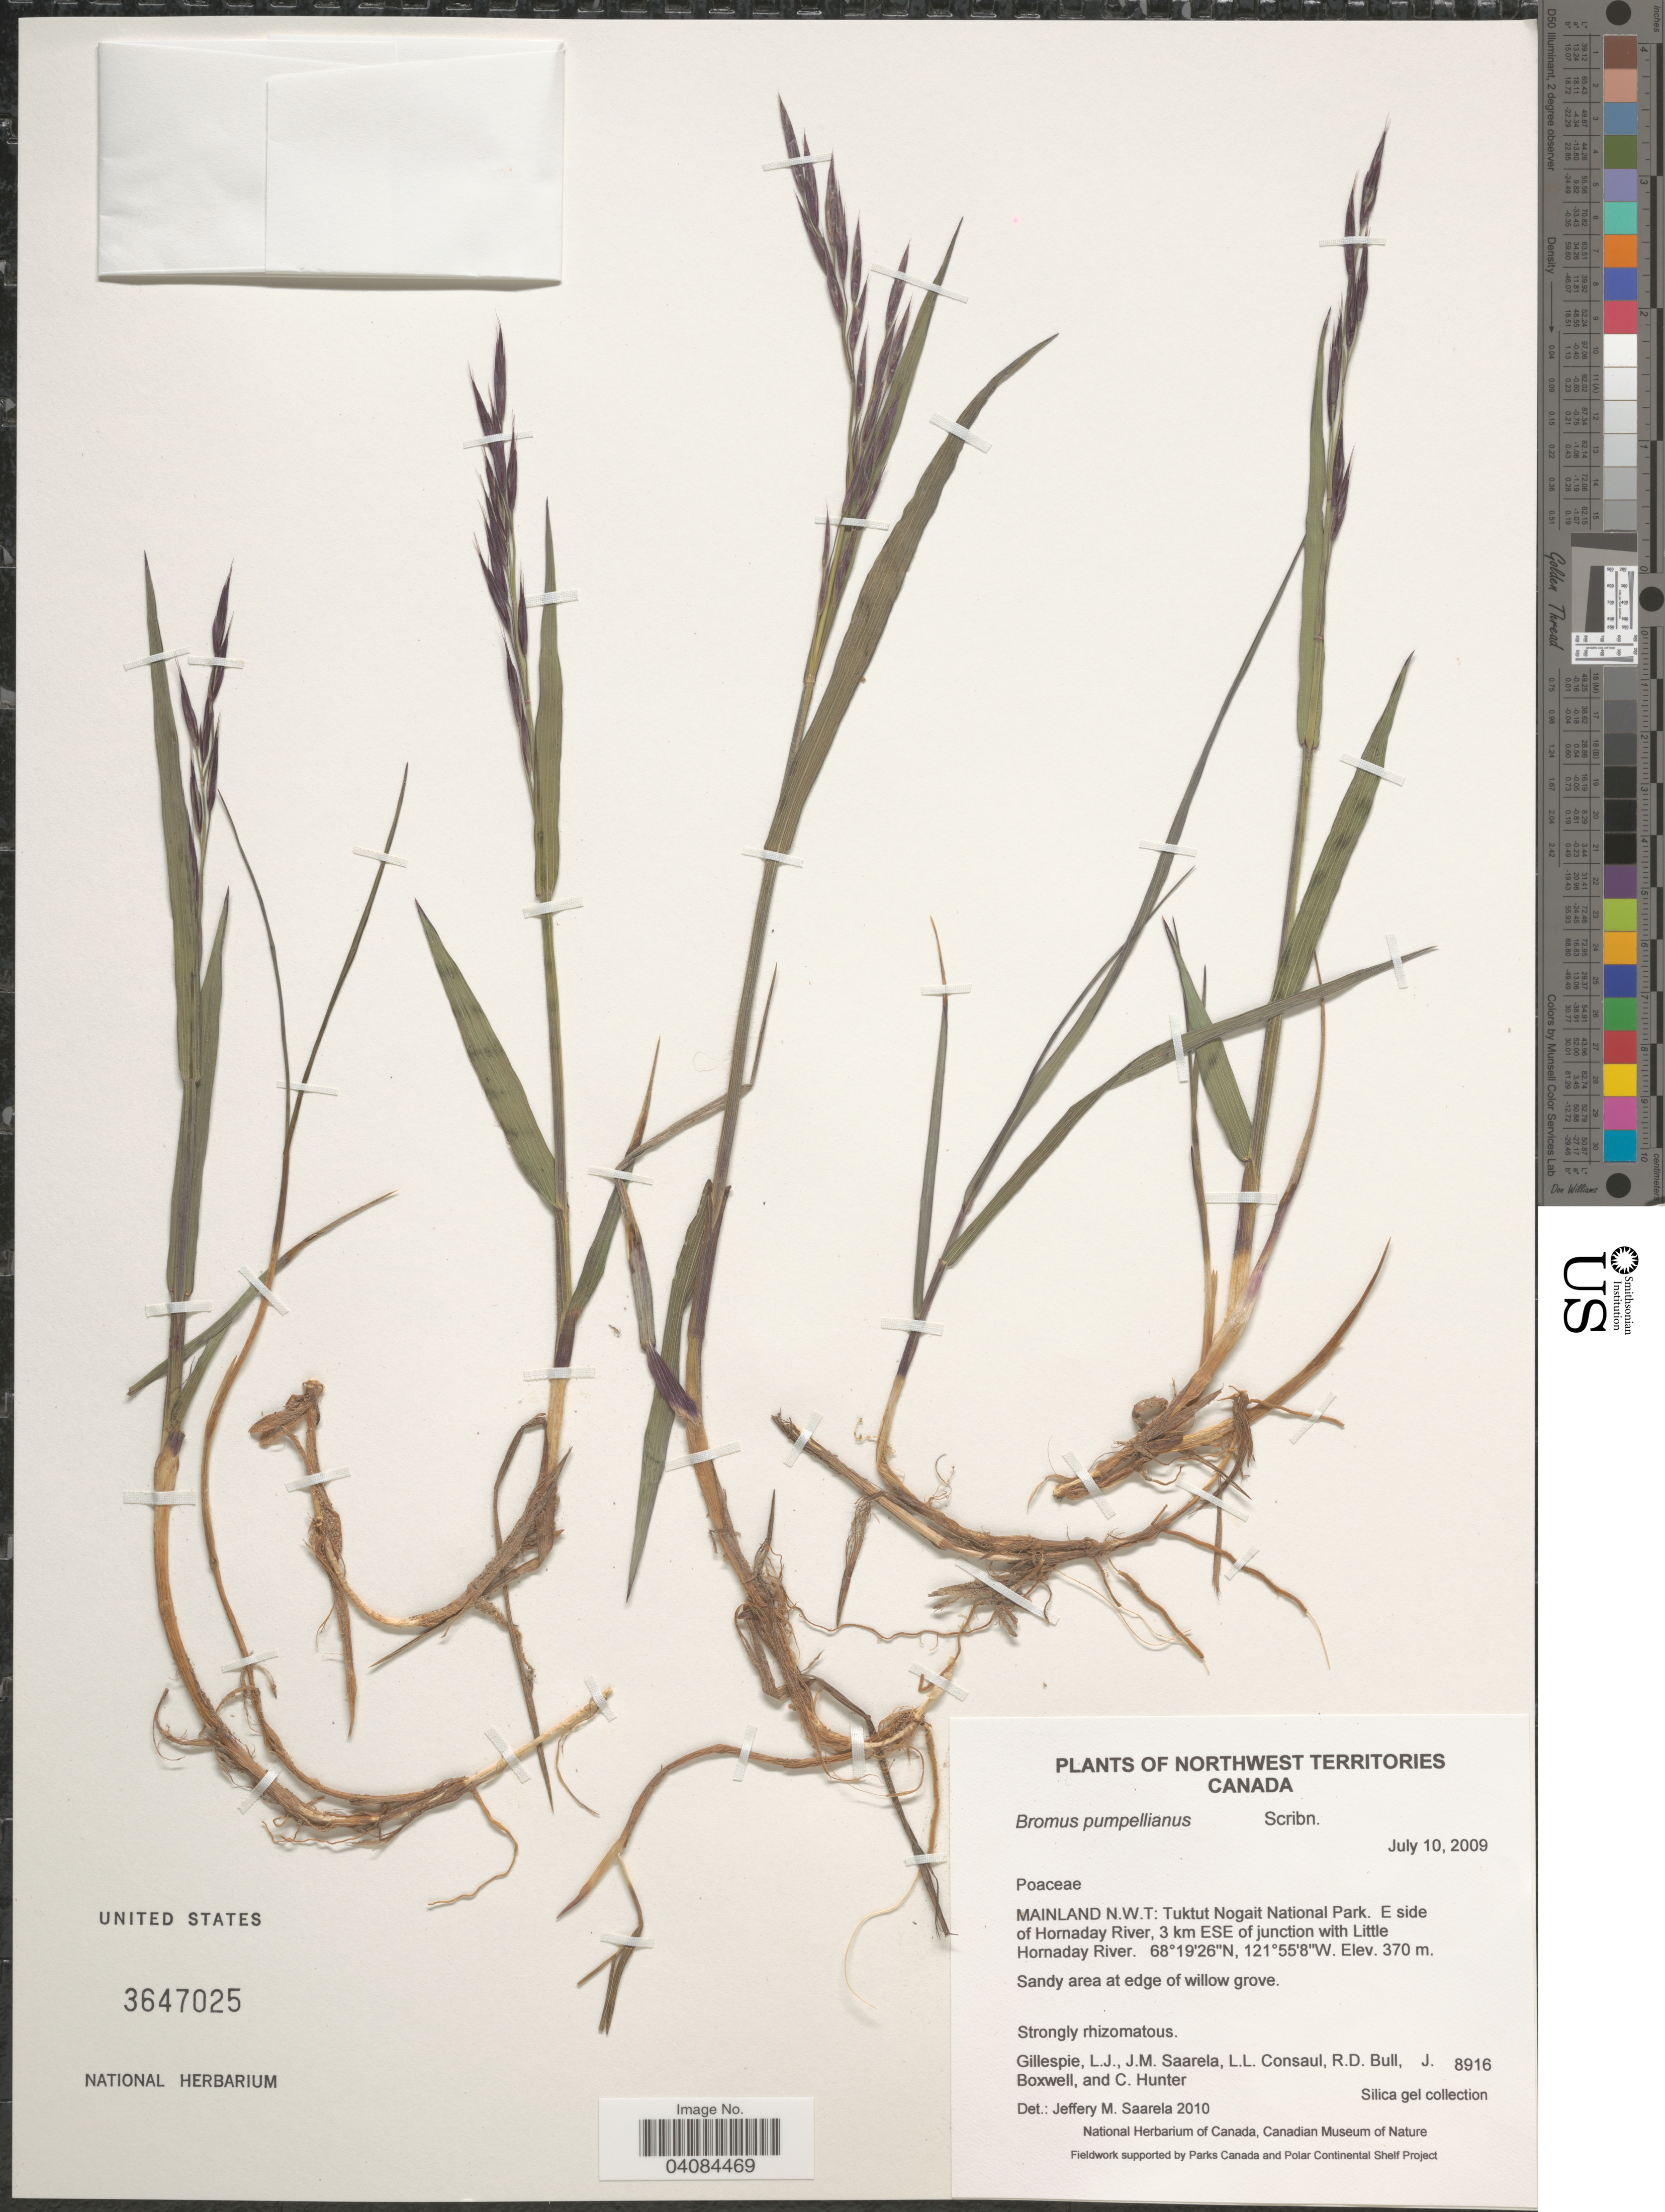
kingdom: Plantae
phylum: Tracheophyta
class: Liliopsida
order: Poales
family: Poaceae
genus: Bromus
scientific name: Bromus pumpellianus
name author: Scribn.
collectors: L. Gillespie, J. Saarela, L. Consaul, R. Bull & et al.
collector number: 8916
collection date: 2009-07-10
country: Canada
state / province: Northwest Territories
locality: Mainland N.W.T.: Tuktut Nogait National Park. E side of Hornaday River, 3 km ESE of junction with Little Hornaday River. Sandy area at edge of willow grove.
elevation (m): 370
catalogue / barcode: US 3647025